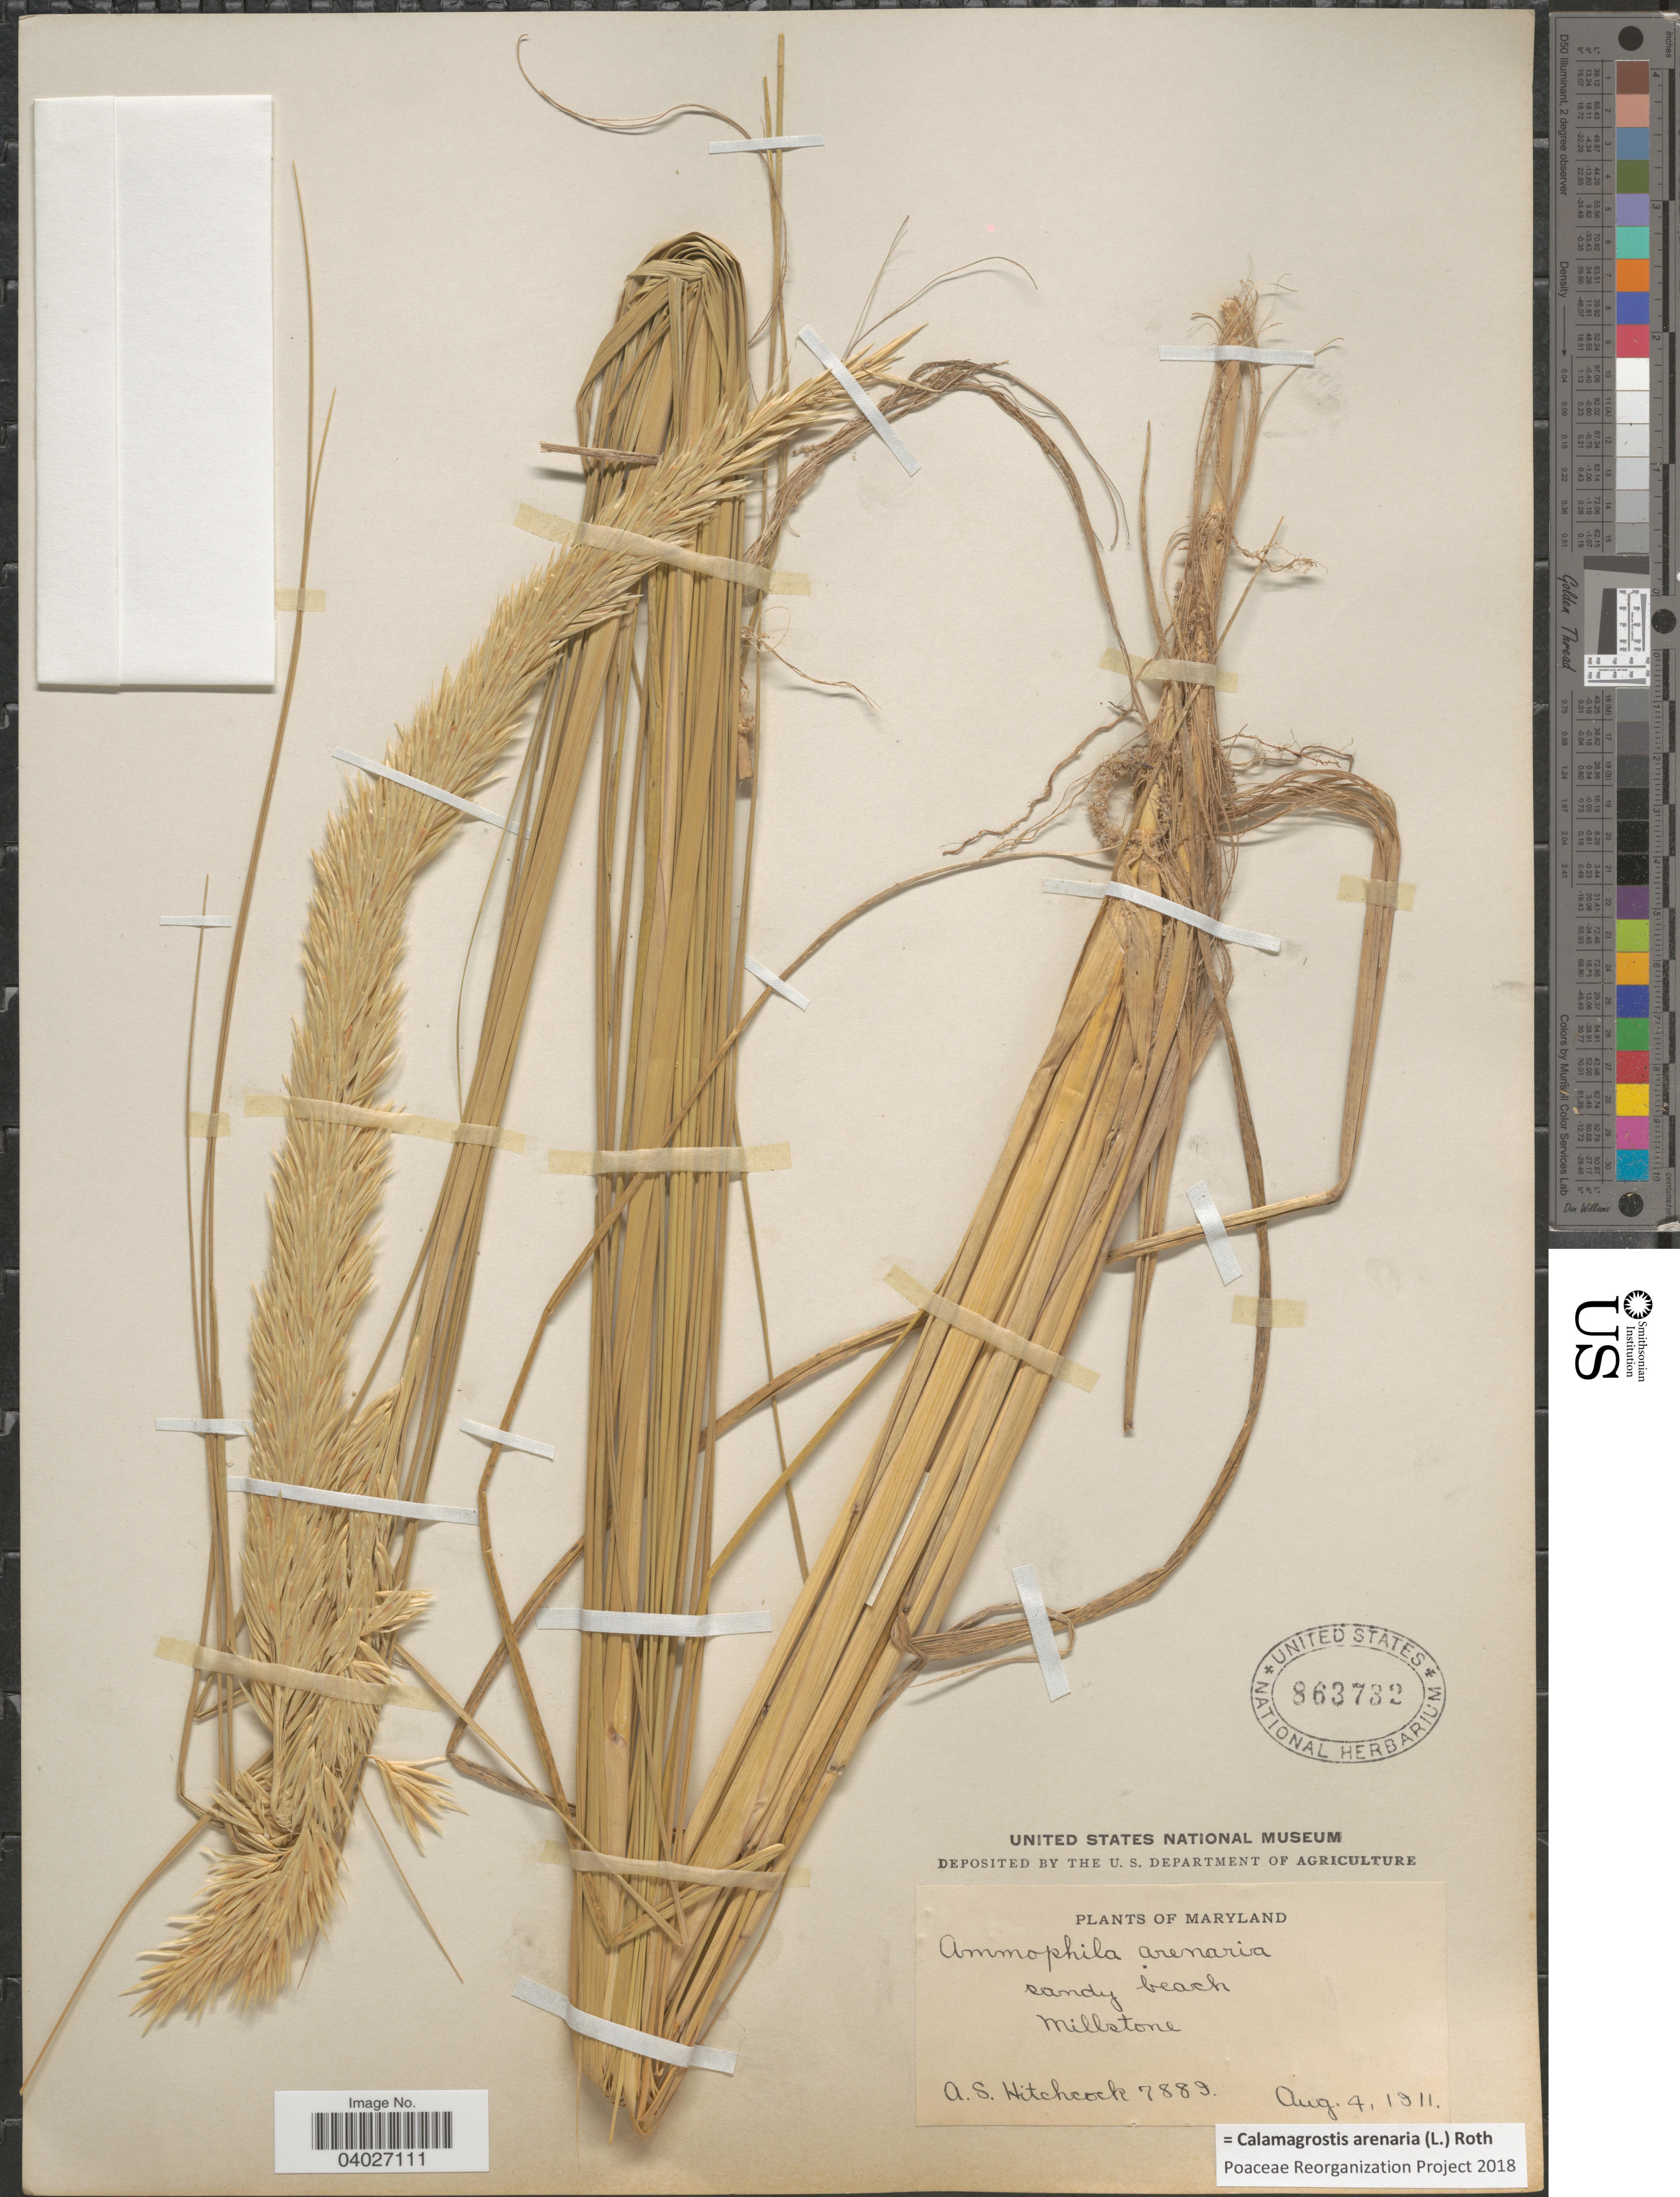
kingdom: Plantae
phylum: Tracheophyta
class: Liliopsida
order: Poales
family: Poaceae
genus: Calamagrostis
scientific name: Calamagrostis arenaria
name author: (L.) Roth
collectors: A. S. Hitchcock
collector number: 7889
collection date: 1911-08-04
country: United States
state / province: Maryland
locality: Millstone.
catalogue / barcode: US 863732